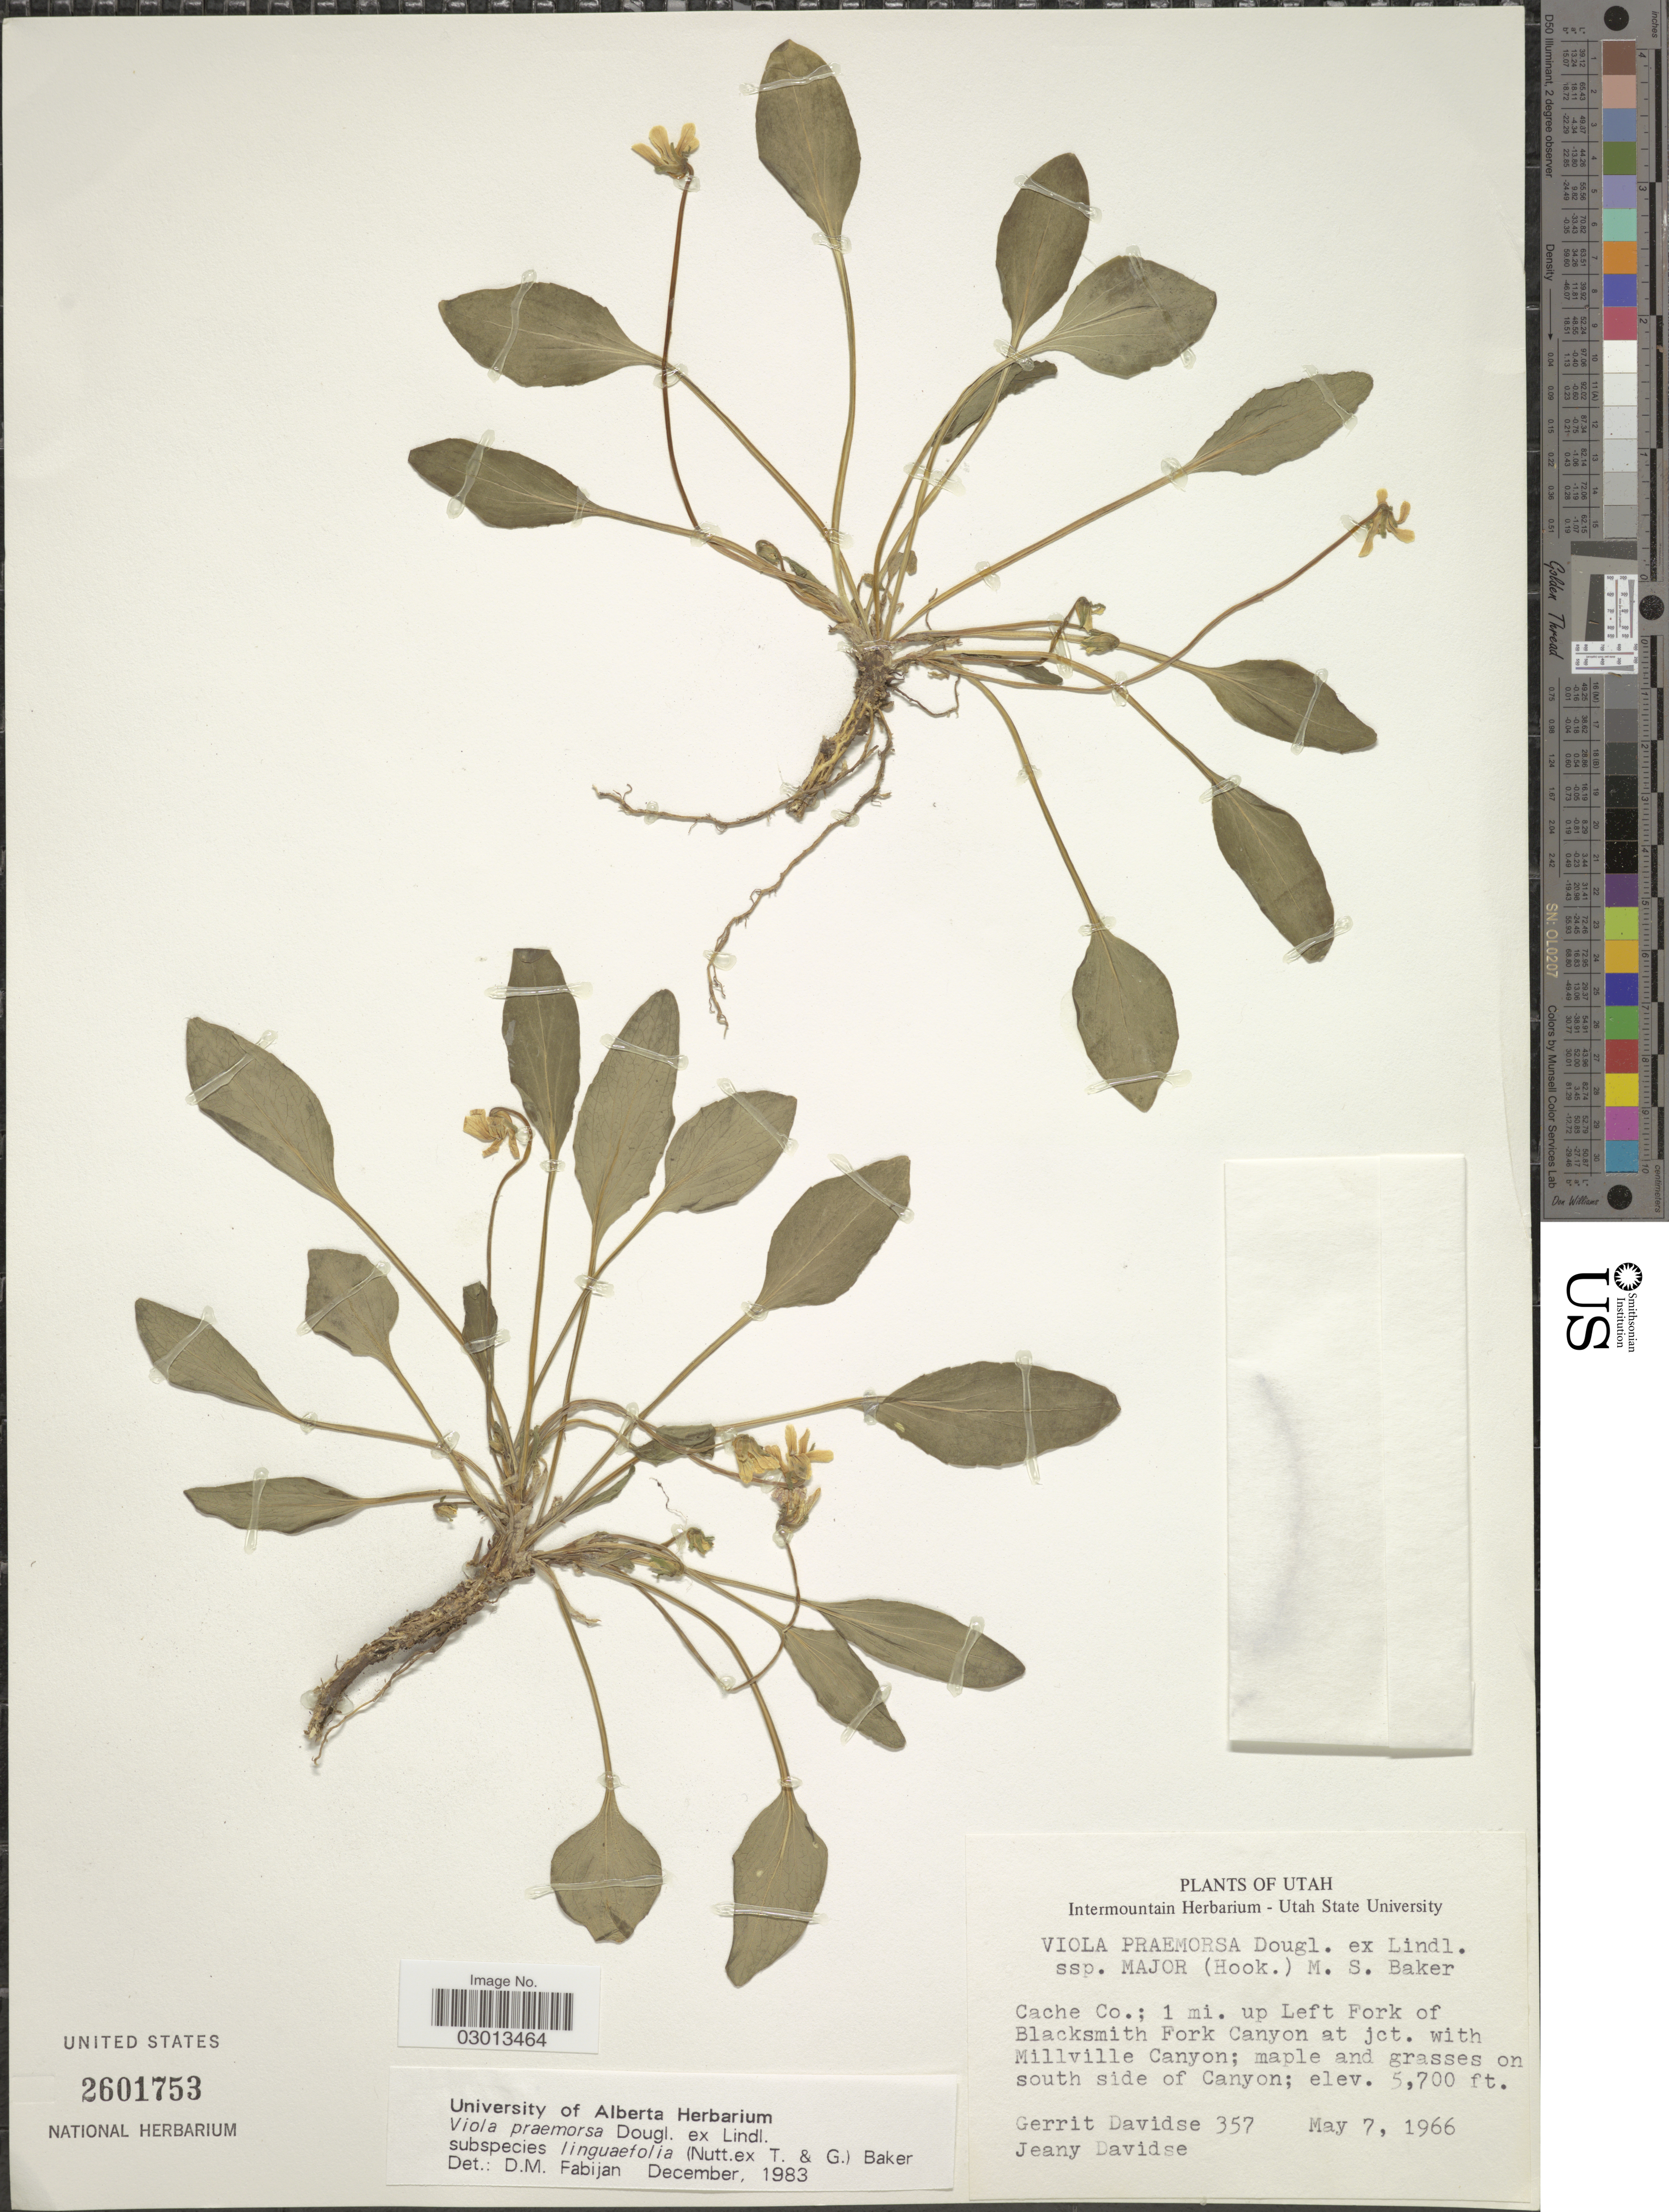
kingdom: Plantae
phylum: Tracheophyta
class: Magnoliopsida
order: Malpighiales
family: Violaceae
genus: Viola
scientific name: Viola praemorsa subsp. linguifolia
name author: (Nutt.) M.S. Baker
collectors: G. Davidse & J. Davidse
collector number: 357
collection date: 1966-05-07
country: United States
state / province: Utah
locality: Cache Co.; 1 mi. up Left Fork of Blacksmith Fork Canyon at jct. with Millville Canyon.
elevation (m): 1737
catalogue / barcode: US 2601753